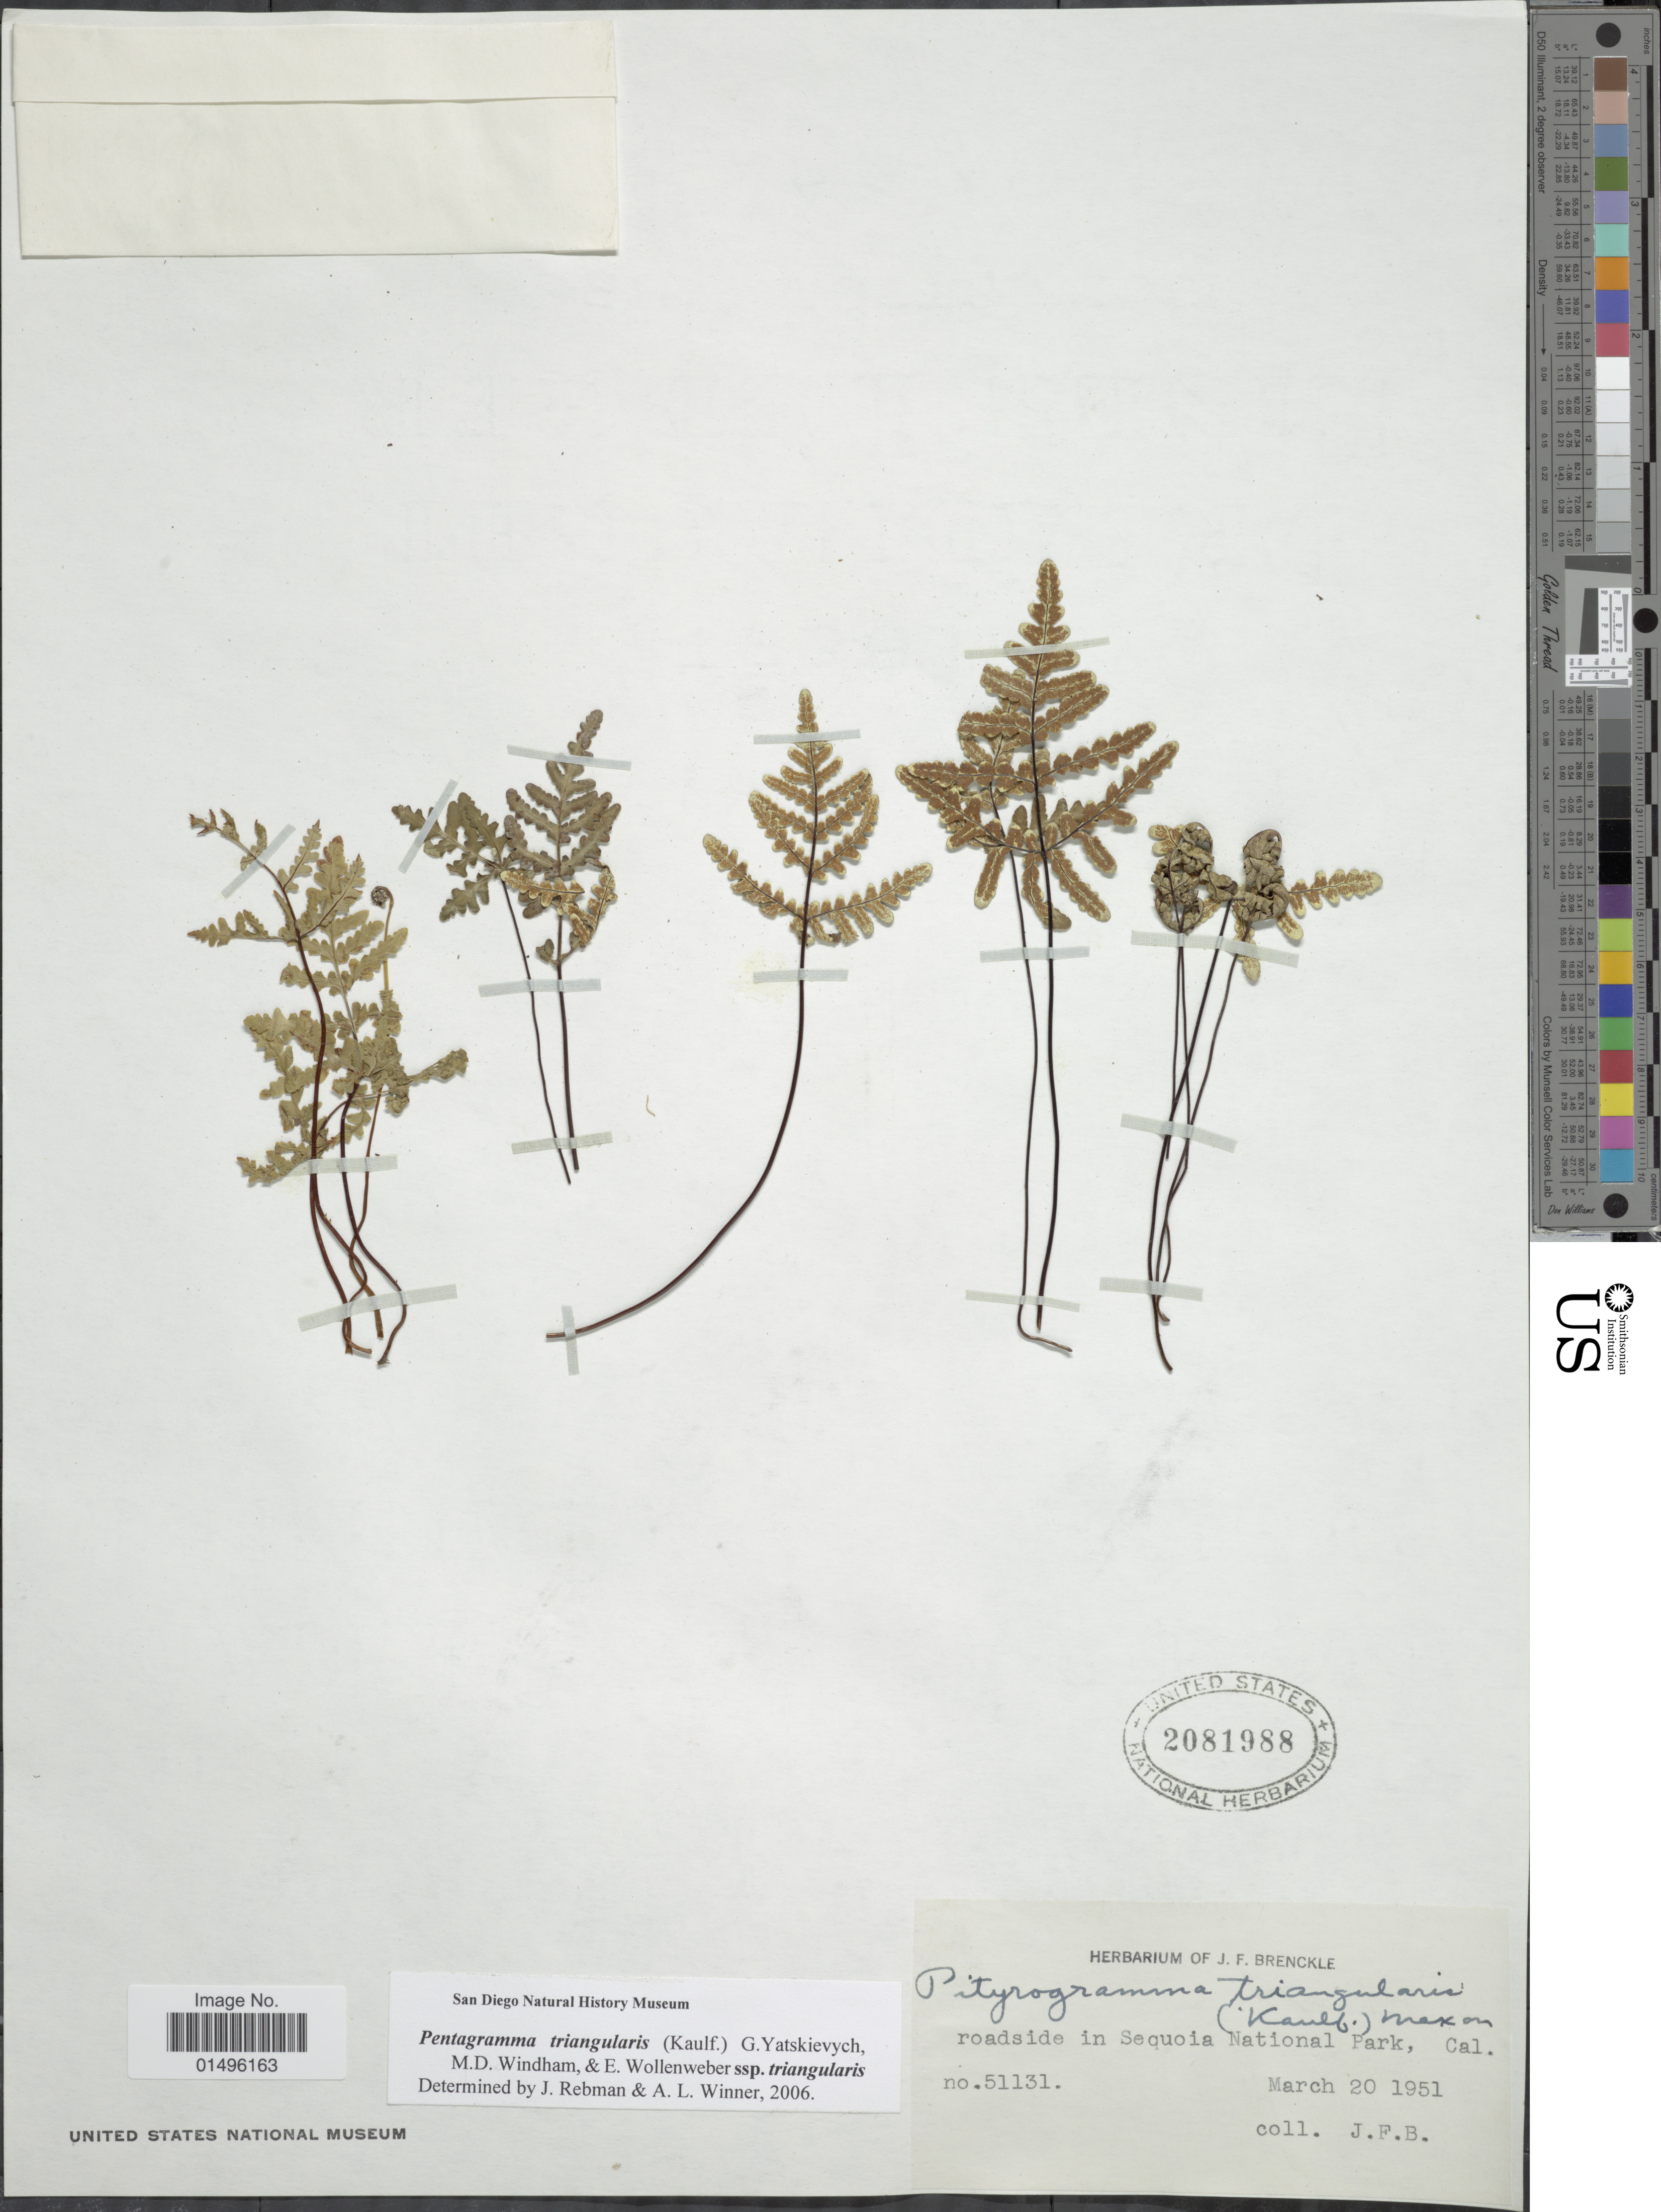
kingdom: Plantae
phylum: Tracheophyta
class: Polypodiopsida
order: Polypodiales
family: Pteridaceae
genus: Pentagramma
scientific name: Pentagramma triangularis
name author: (Kaulf.) Yatsk. et al.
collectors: J. Brenckle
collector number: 51131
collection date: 1951-03-20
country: United States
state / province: California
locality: California, roadside in Sequoia National Park.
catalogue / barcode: US 2081988